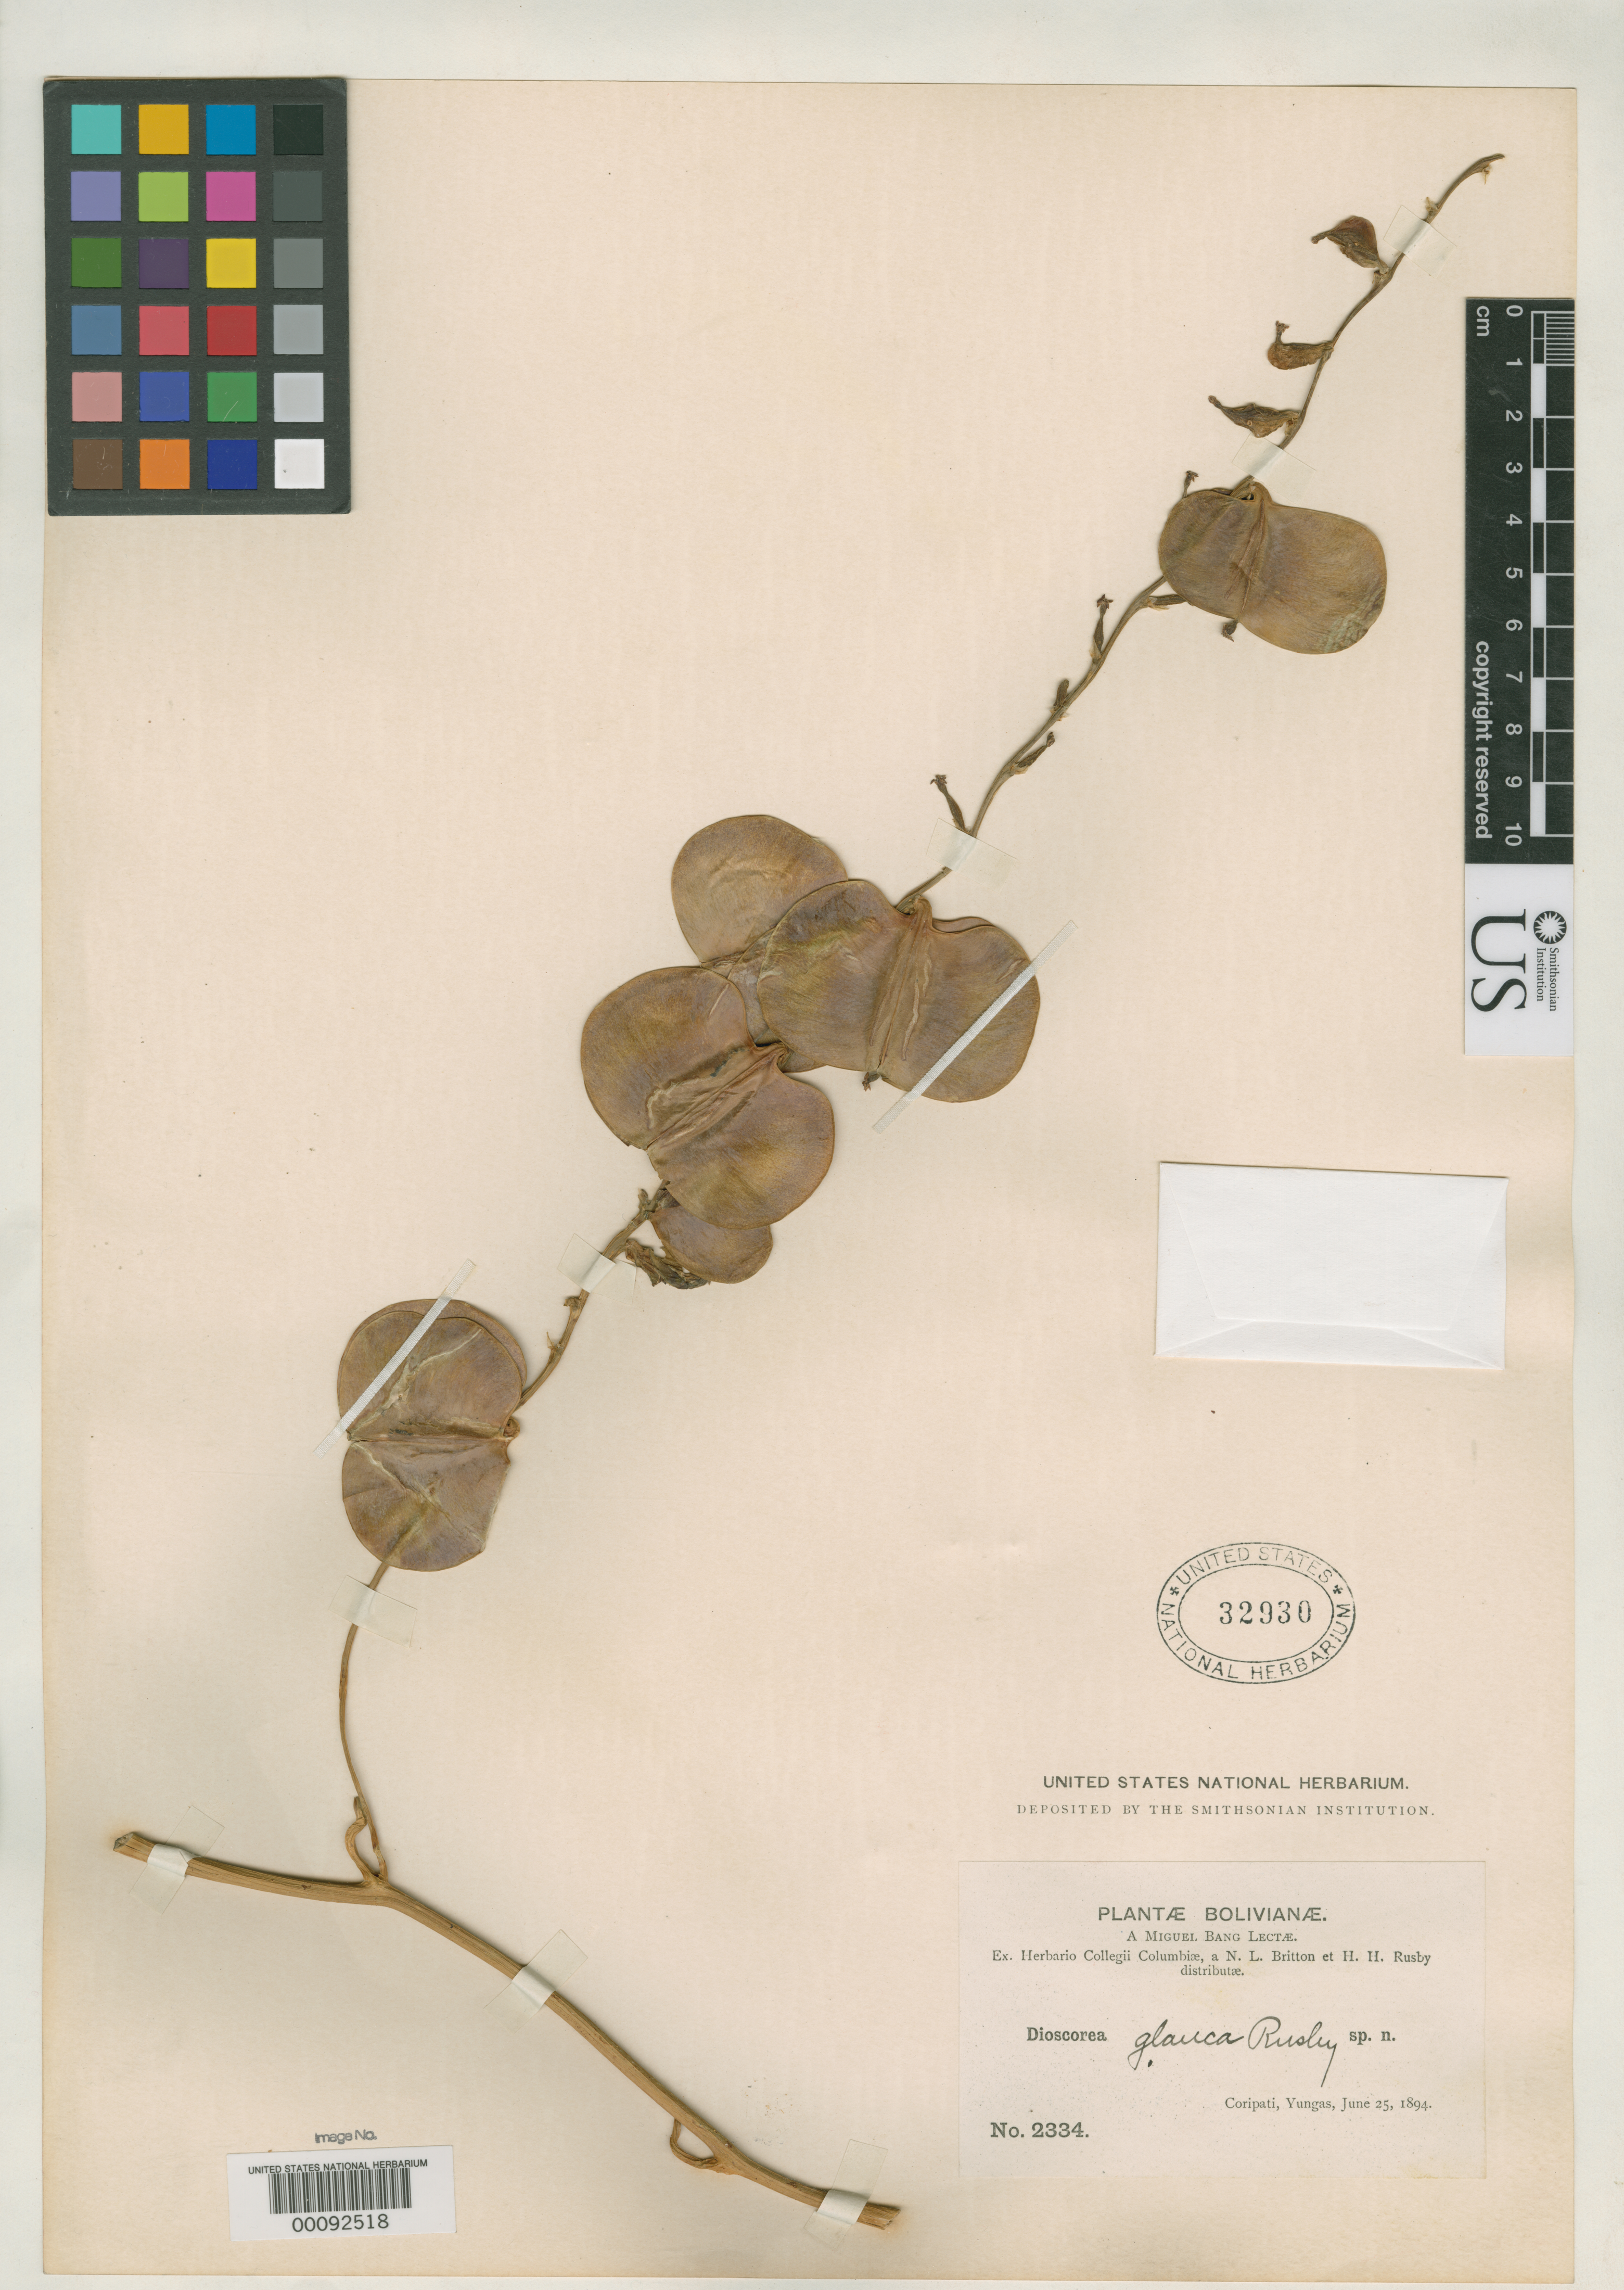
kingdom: Plantae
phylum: Tracheophyta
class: Liliopsida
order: Dioscoreales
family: Dioscoreaceae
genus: Dioscorea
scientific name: Dioscorea glauca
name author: Rusby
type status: Isotype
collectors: M. Bang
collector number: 2334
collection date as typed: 25 Jun 1894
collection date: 1894-06-25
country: Bolivia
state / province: La Paz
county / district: Nor Yungas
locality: Coripata.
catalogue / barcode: US 32930